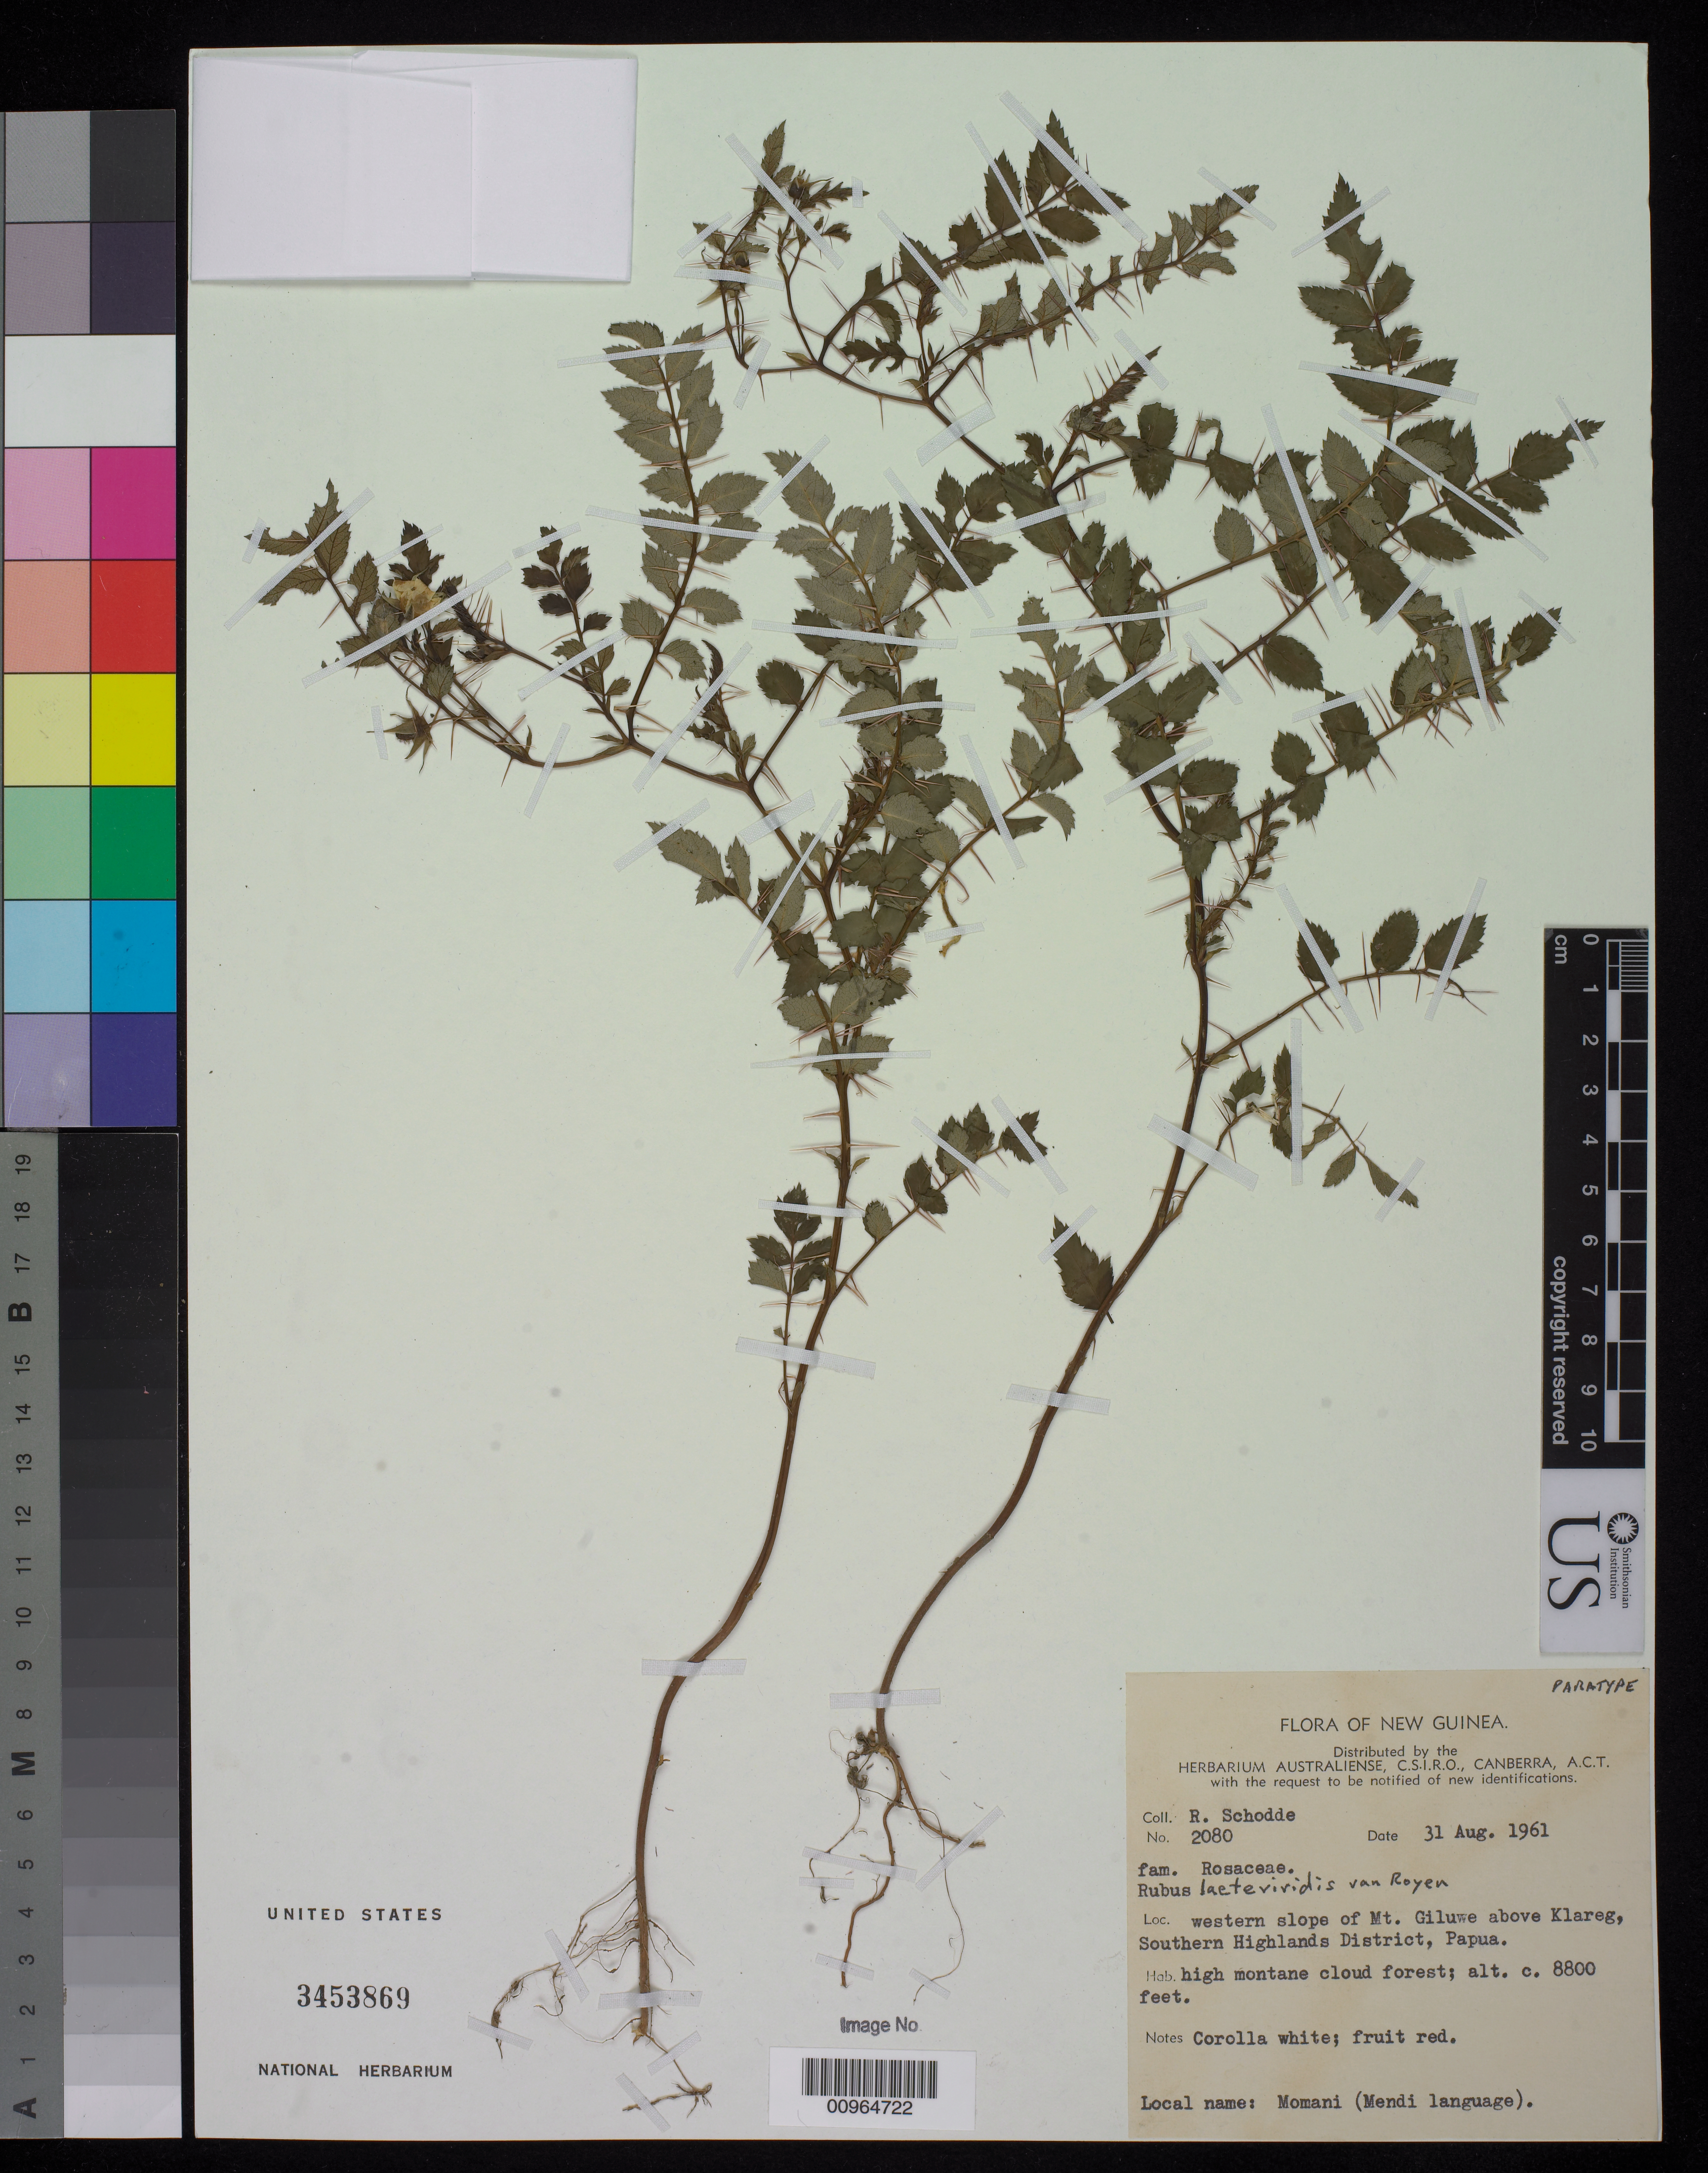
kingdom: Plantae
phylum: Tracheophyta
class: Magnoliopsida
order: Rosales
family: Rosaceae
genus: Rubus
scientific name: Rubus laeteviridis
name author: P. Royen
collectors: R. Schodde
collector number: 2080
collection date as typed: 31 Aug 1961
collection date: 1961-08-31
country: Papua New Guinea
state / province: Southern Highlands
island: New Guinea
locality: Western slope of Mt. Giluwe, above Klareg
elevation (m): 2682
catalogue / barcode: US 3453869